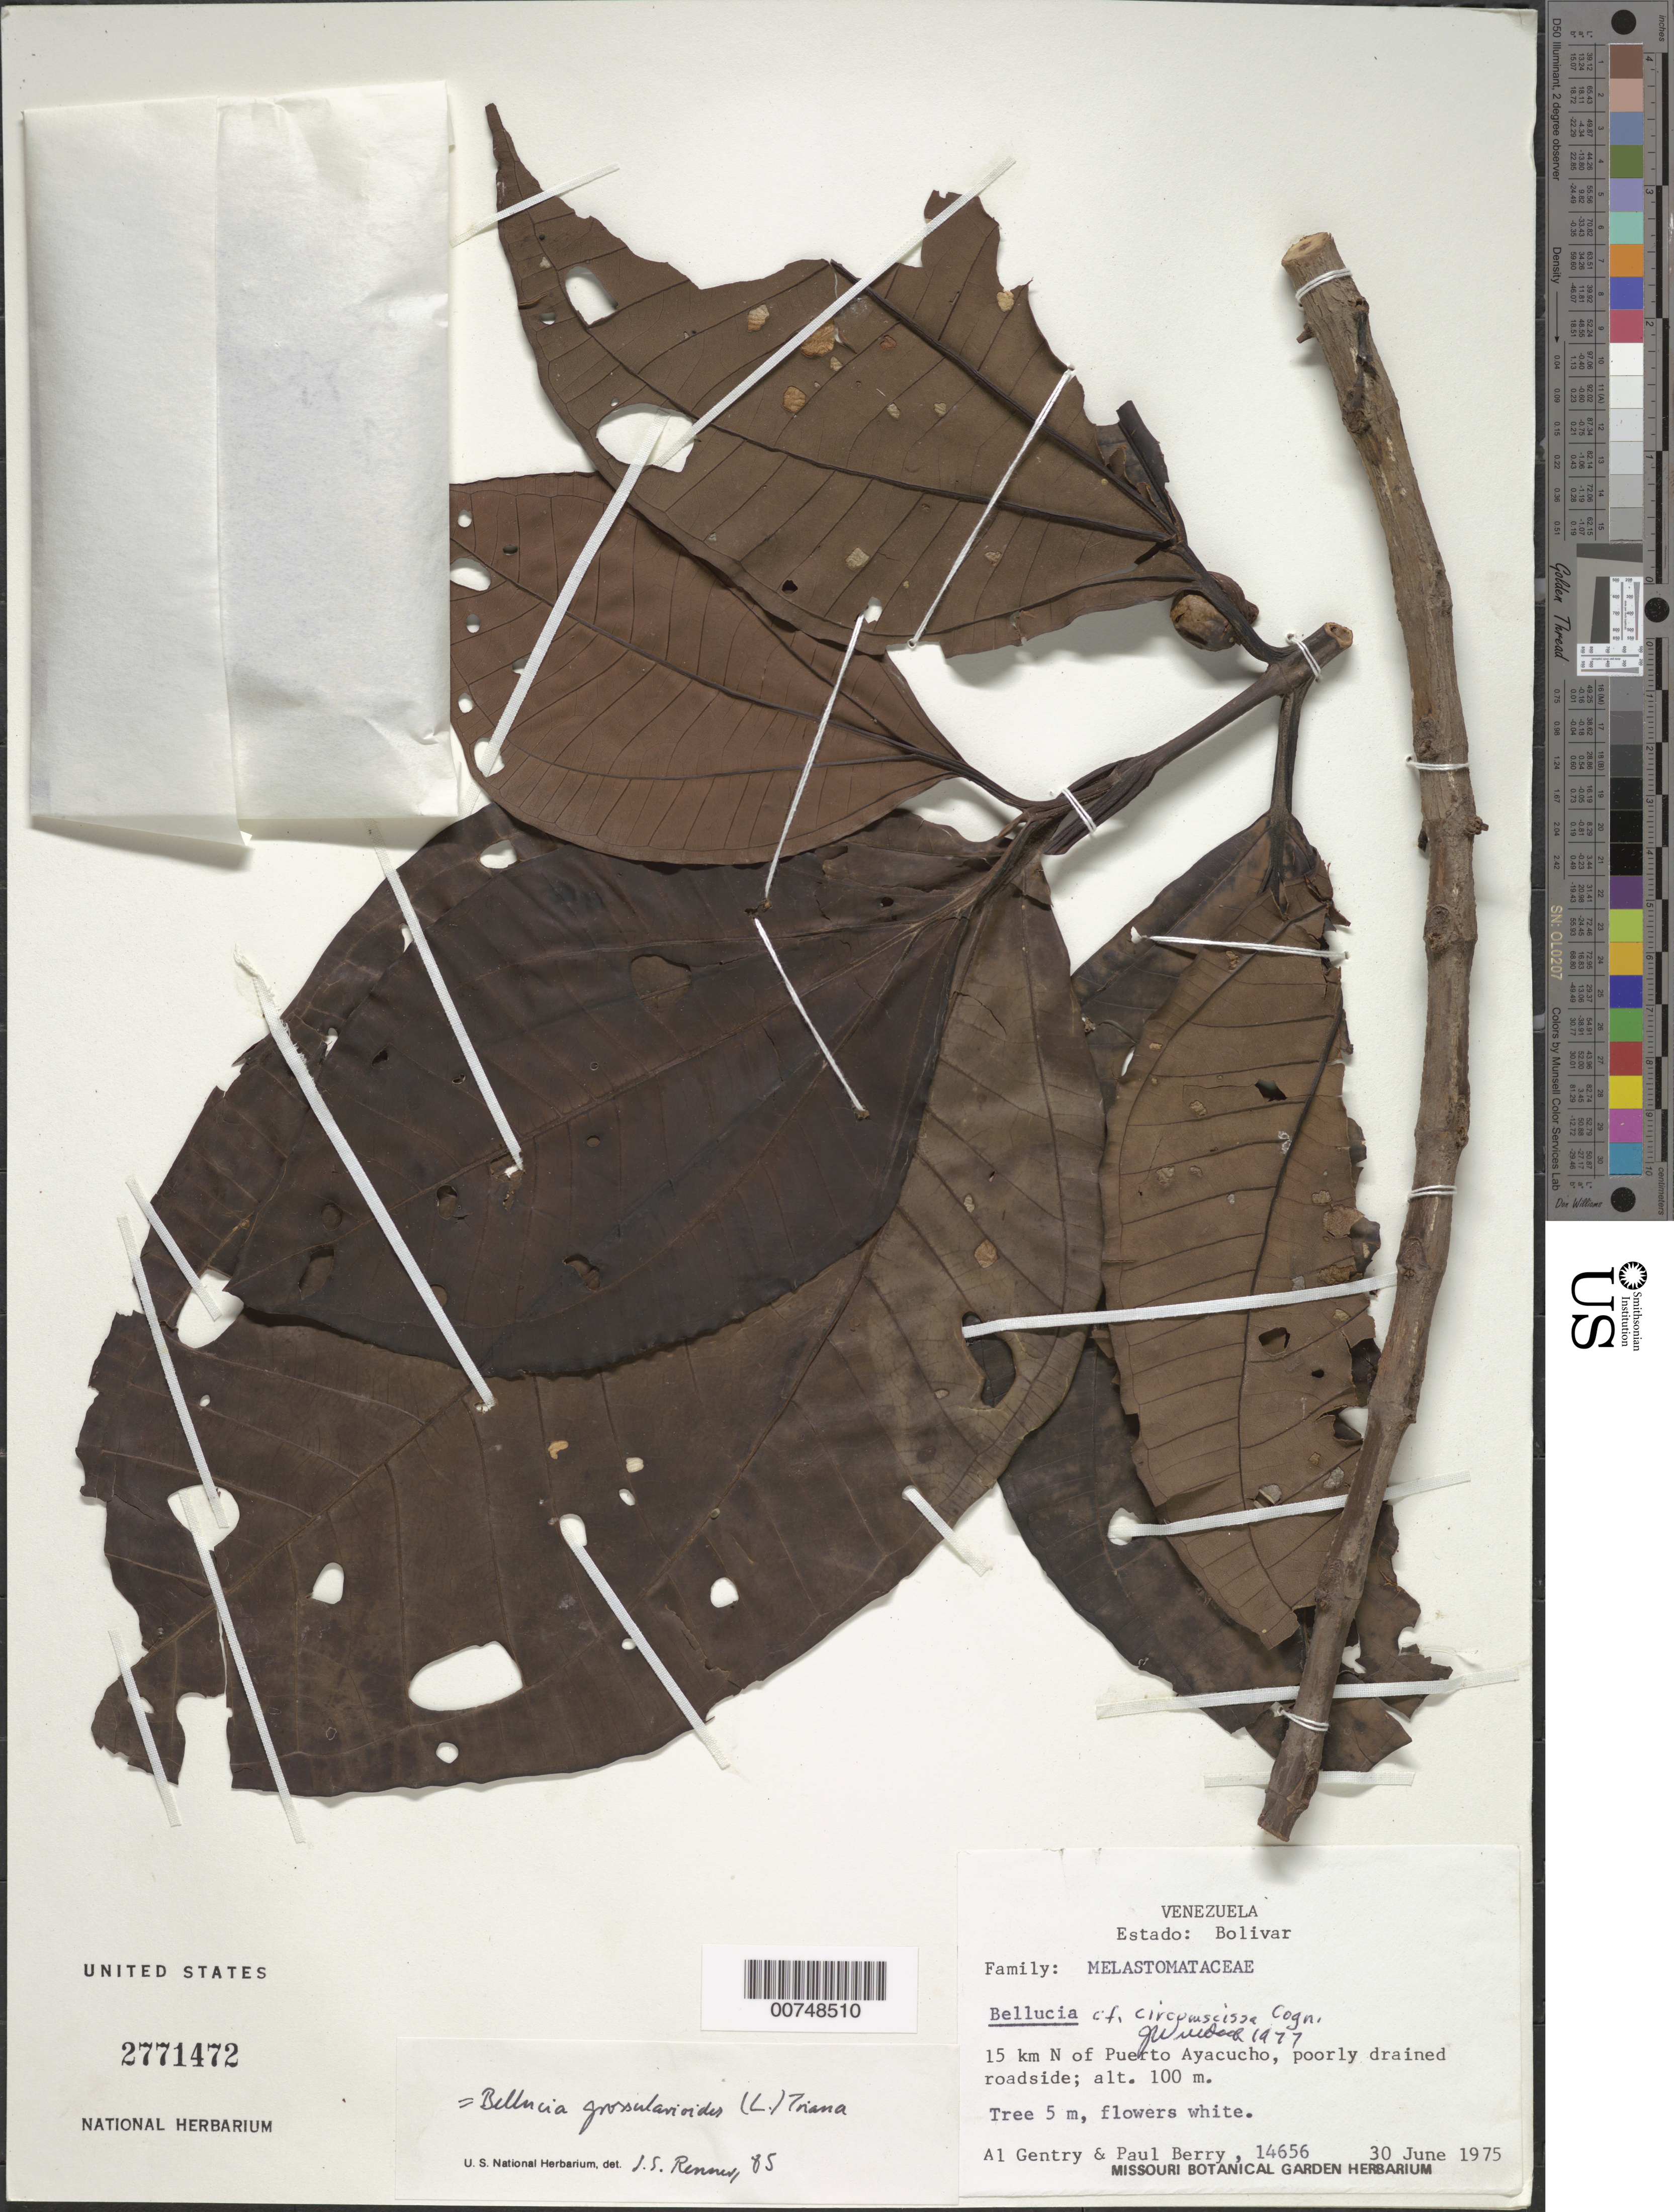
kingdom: Plantae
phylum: Tracheophyta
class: Magnoliopsida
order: Myrtales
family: Melastomataceae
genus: Bellucia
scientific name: Bellucia grossularioides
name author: (L.) Triana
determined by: Renner, S. S.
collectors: A. H. Gentry & P. Berry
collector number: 14656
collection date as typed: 30-Jun-75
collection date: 1975-06-30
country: Venezuela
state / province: Amazonas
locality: Río Parguena, 15 km N of Puerto Ayacucho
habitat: Poorly drained roadside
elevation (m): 100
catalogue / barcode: US 2771472